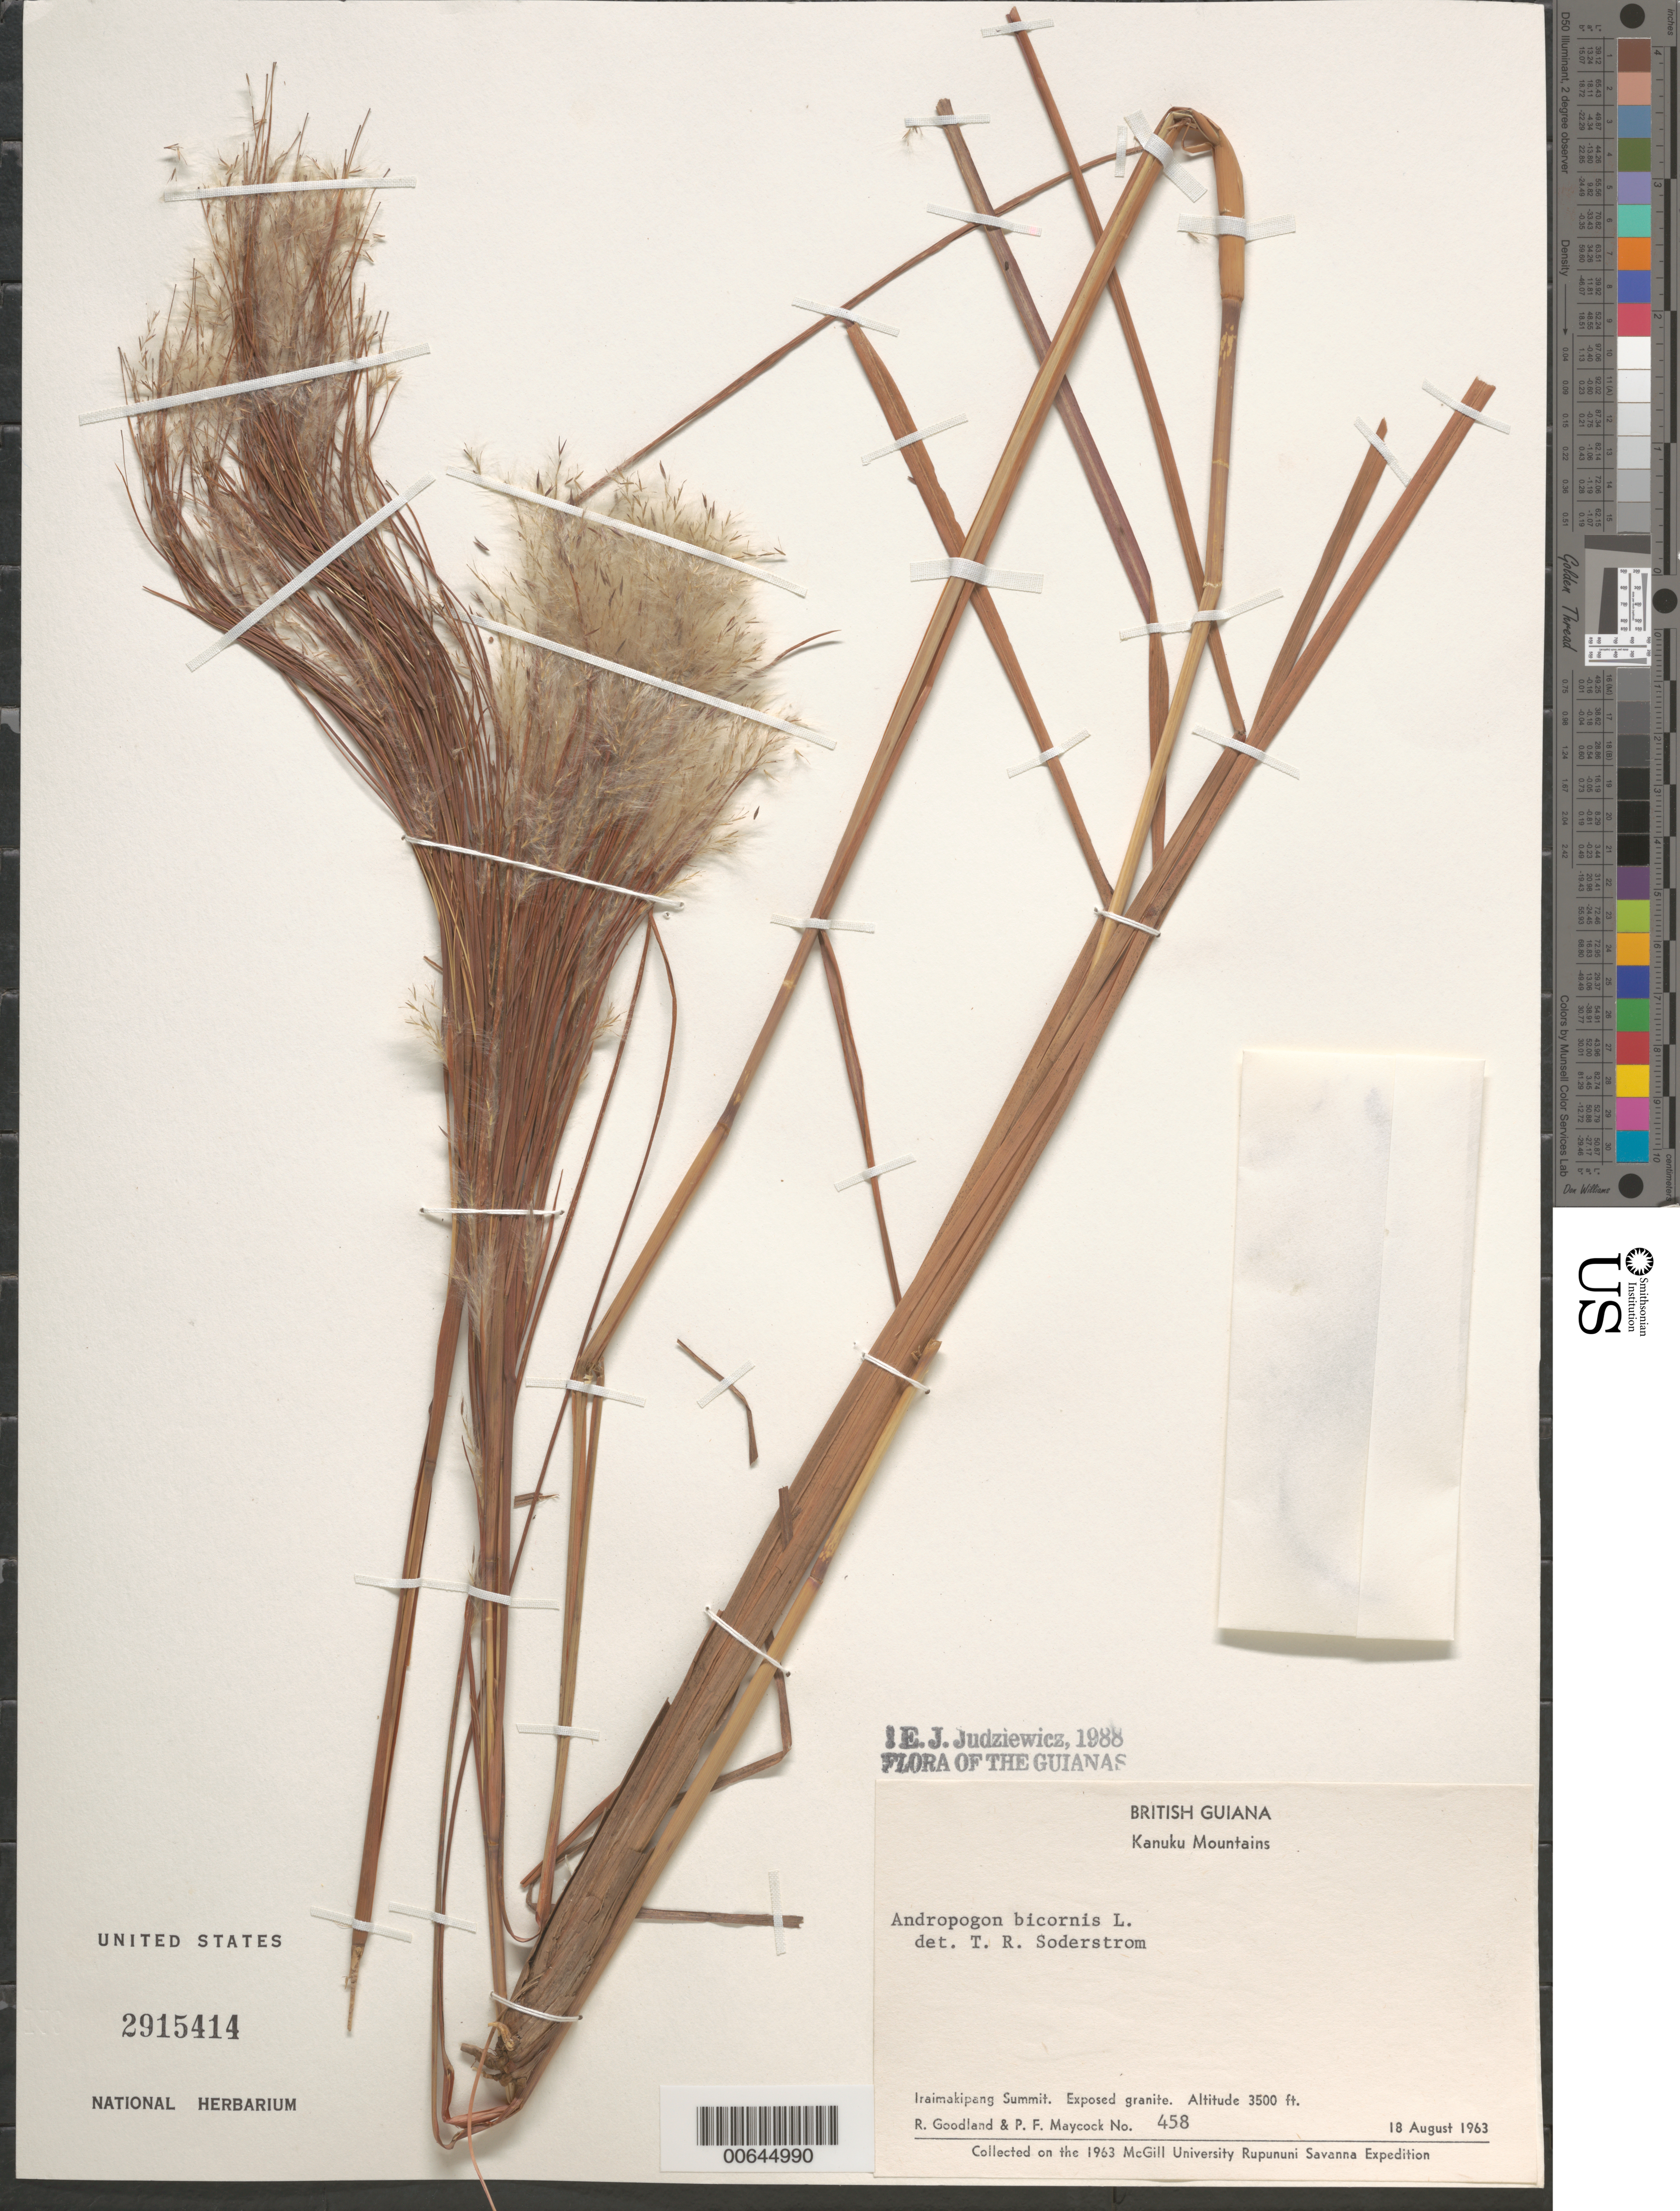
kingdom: Plantae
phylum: Tracheophyta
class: Liliopsida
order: Poales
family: Poaceae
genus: Andropogon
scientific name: Andropogon bicornis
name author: L.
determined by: Judziewicz, E. J.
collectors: R. Goodland & P. Maycock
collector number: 458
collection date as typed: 18-Aug-63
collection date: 1963-08-18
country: Guyana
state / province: U. Takutu-U. Essequibo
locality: Mt. Iraimakipang, summit, Kanuku Mountains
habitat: Exposed granite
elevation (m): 1067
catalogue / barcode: US 2915414